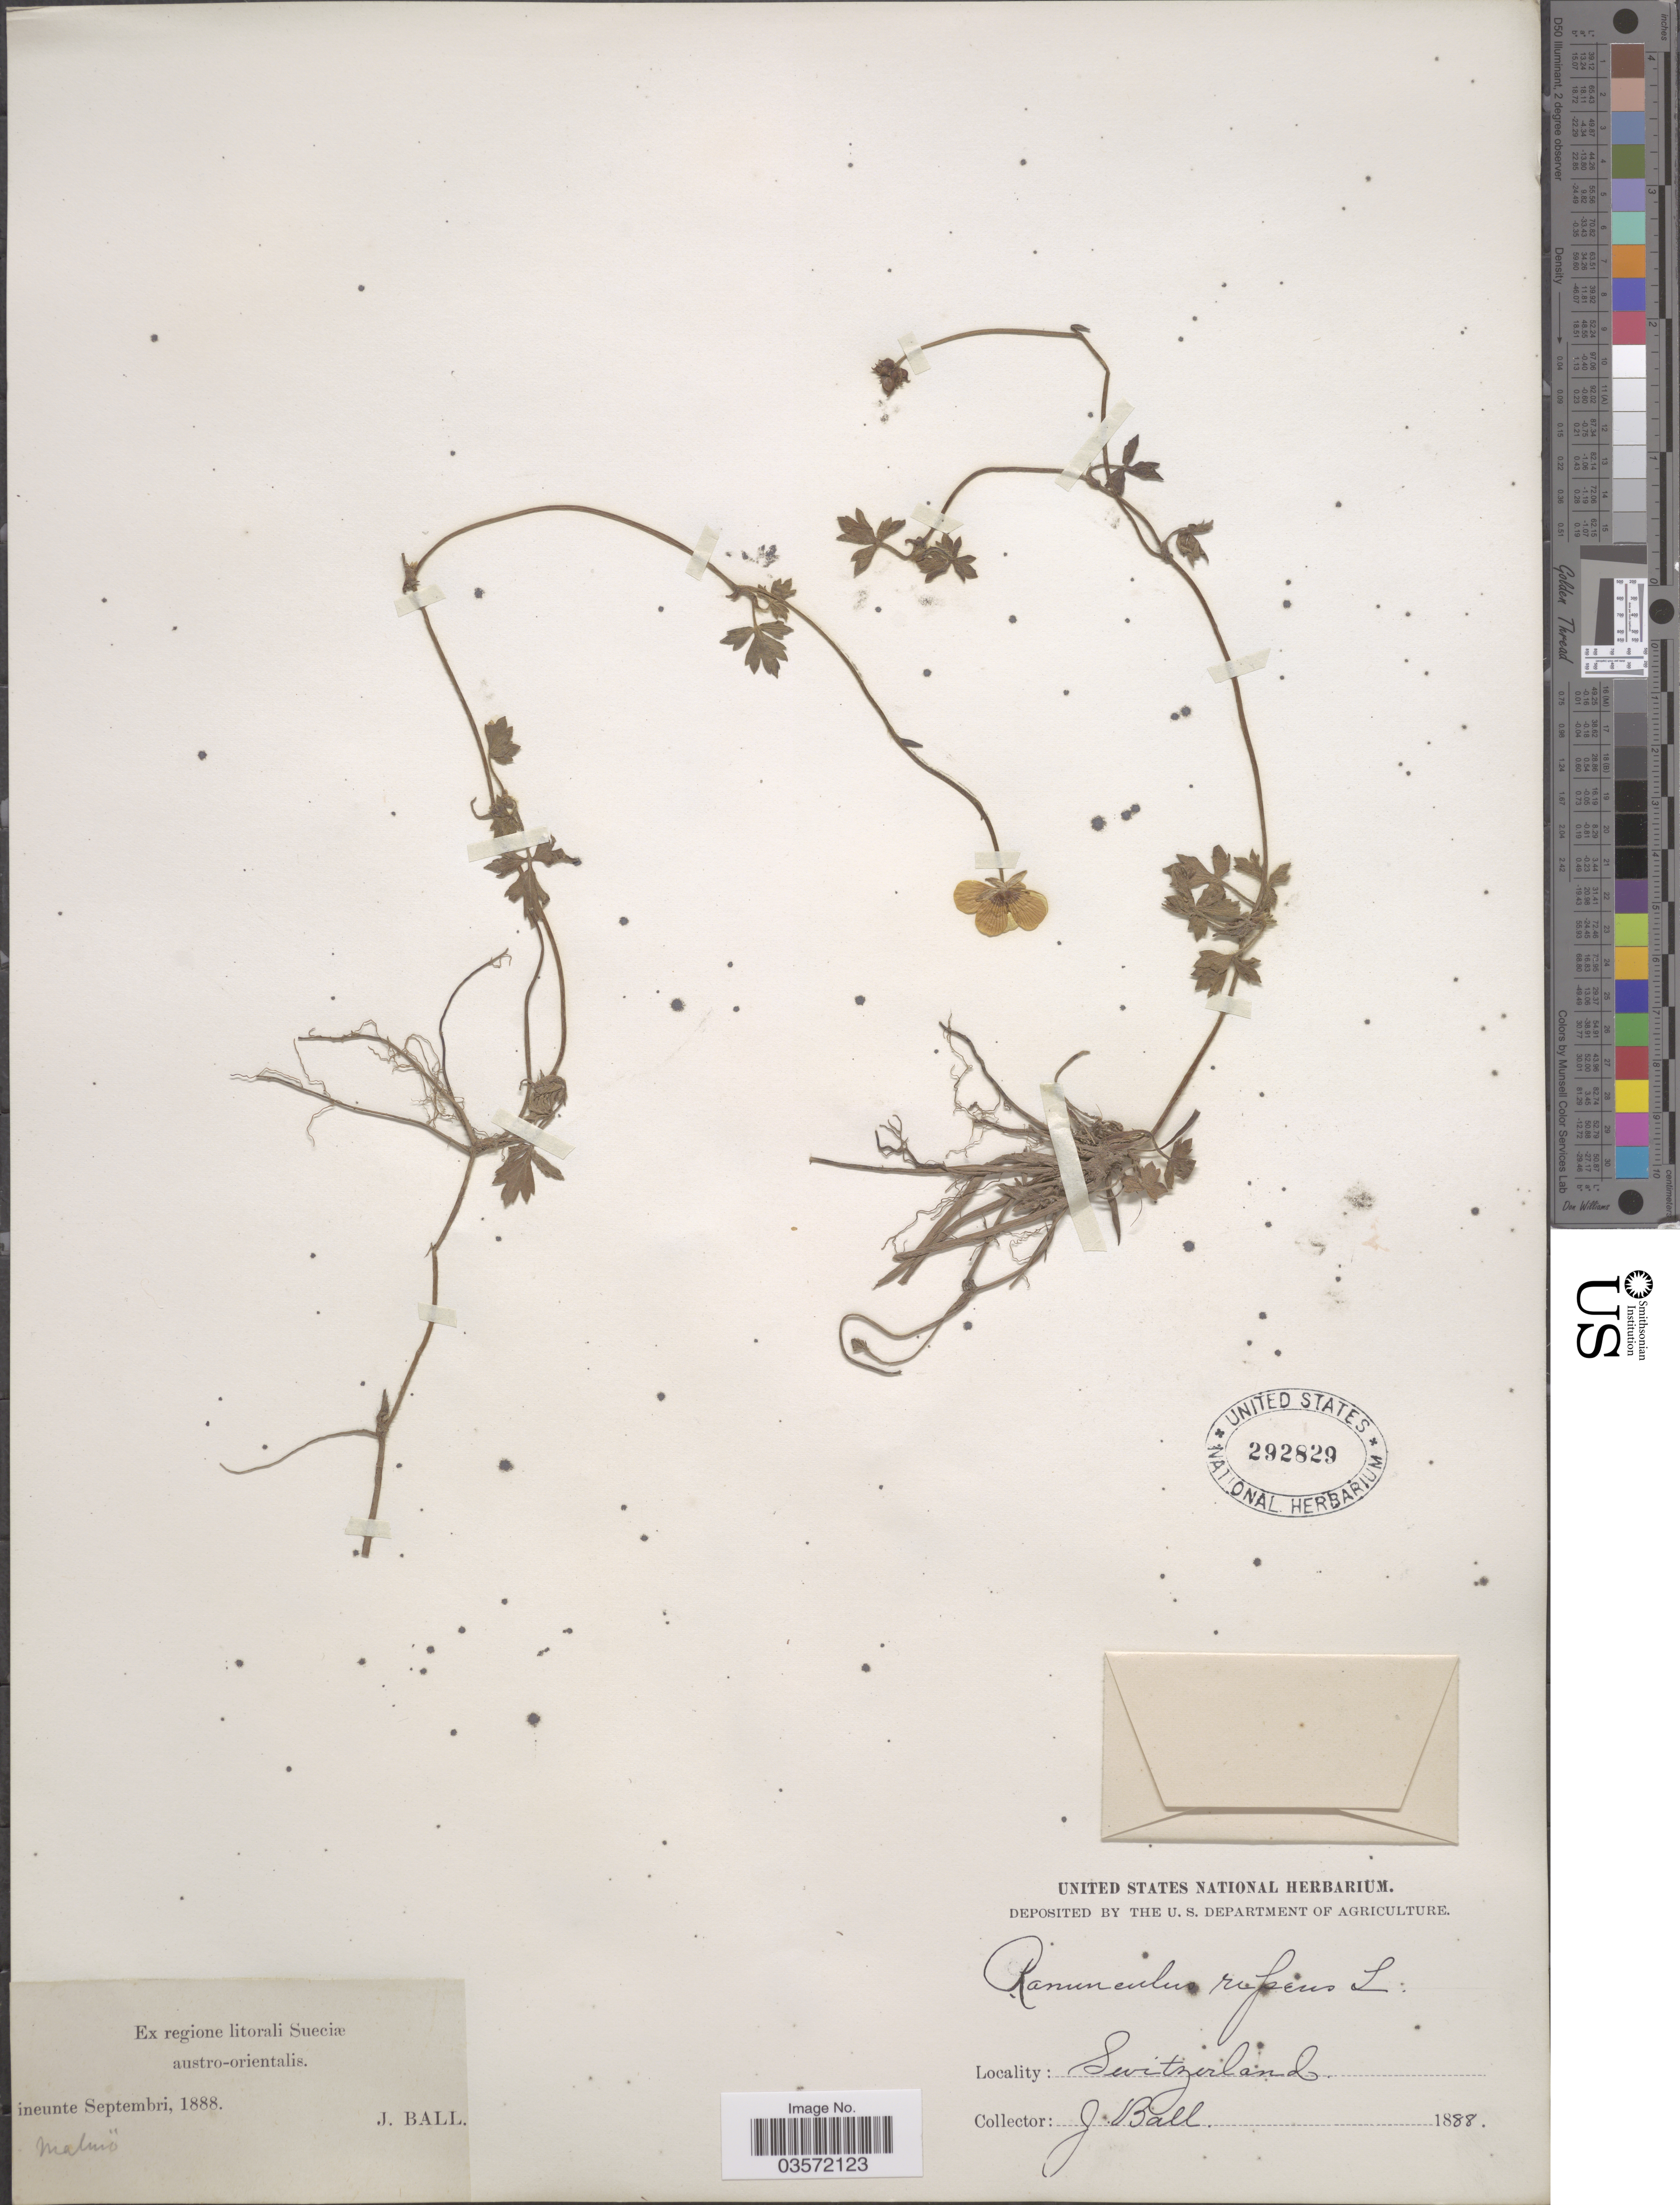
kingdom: Plantae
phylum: Tracheophyta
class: Magnoliopsida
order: Ranunculales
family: Ranunculaceae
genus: Ranunculus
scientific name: Ranunculus repens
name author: L.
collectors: J. Ball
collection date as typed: ineunte Septembri, 1888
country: Switzerland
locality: Ex regione litorali Sueciœ austro-orientalis. Malmö.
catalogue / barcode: US 292829